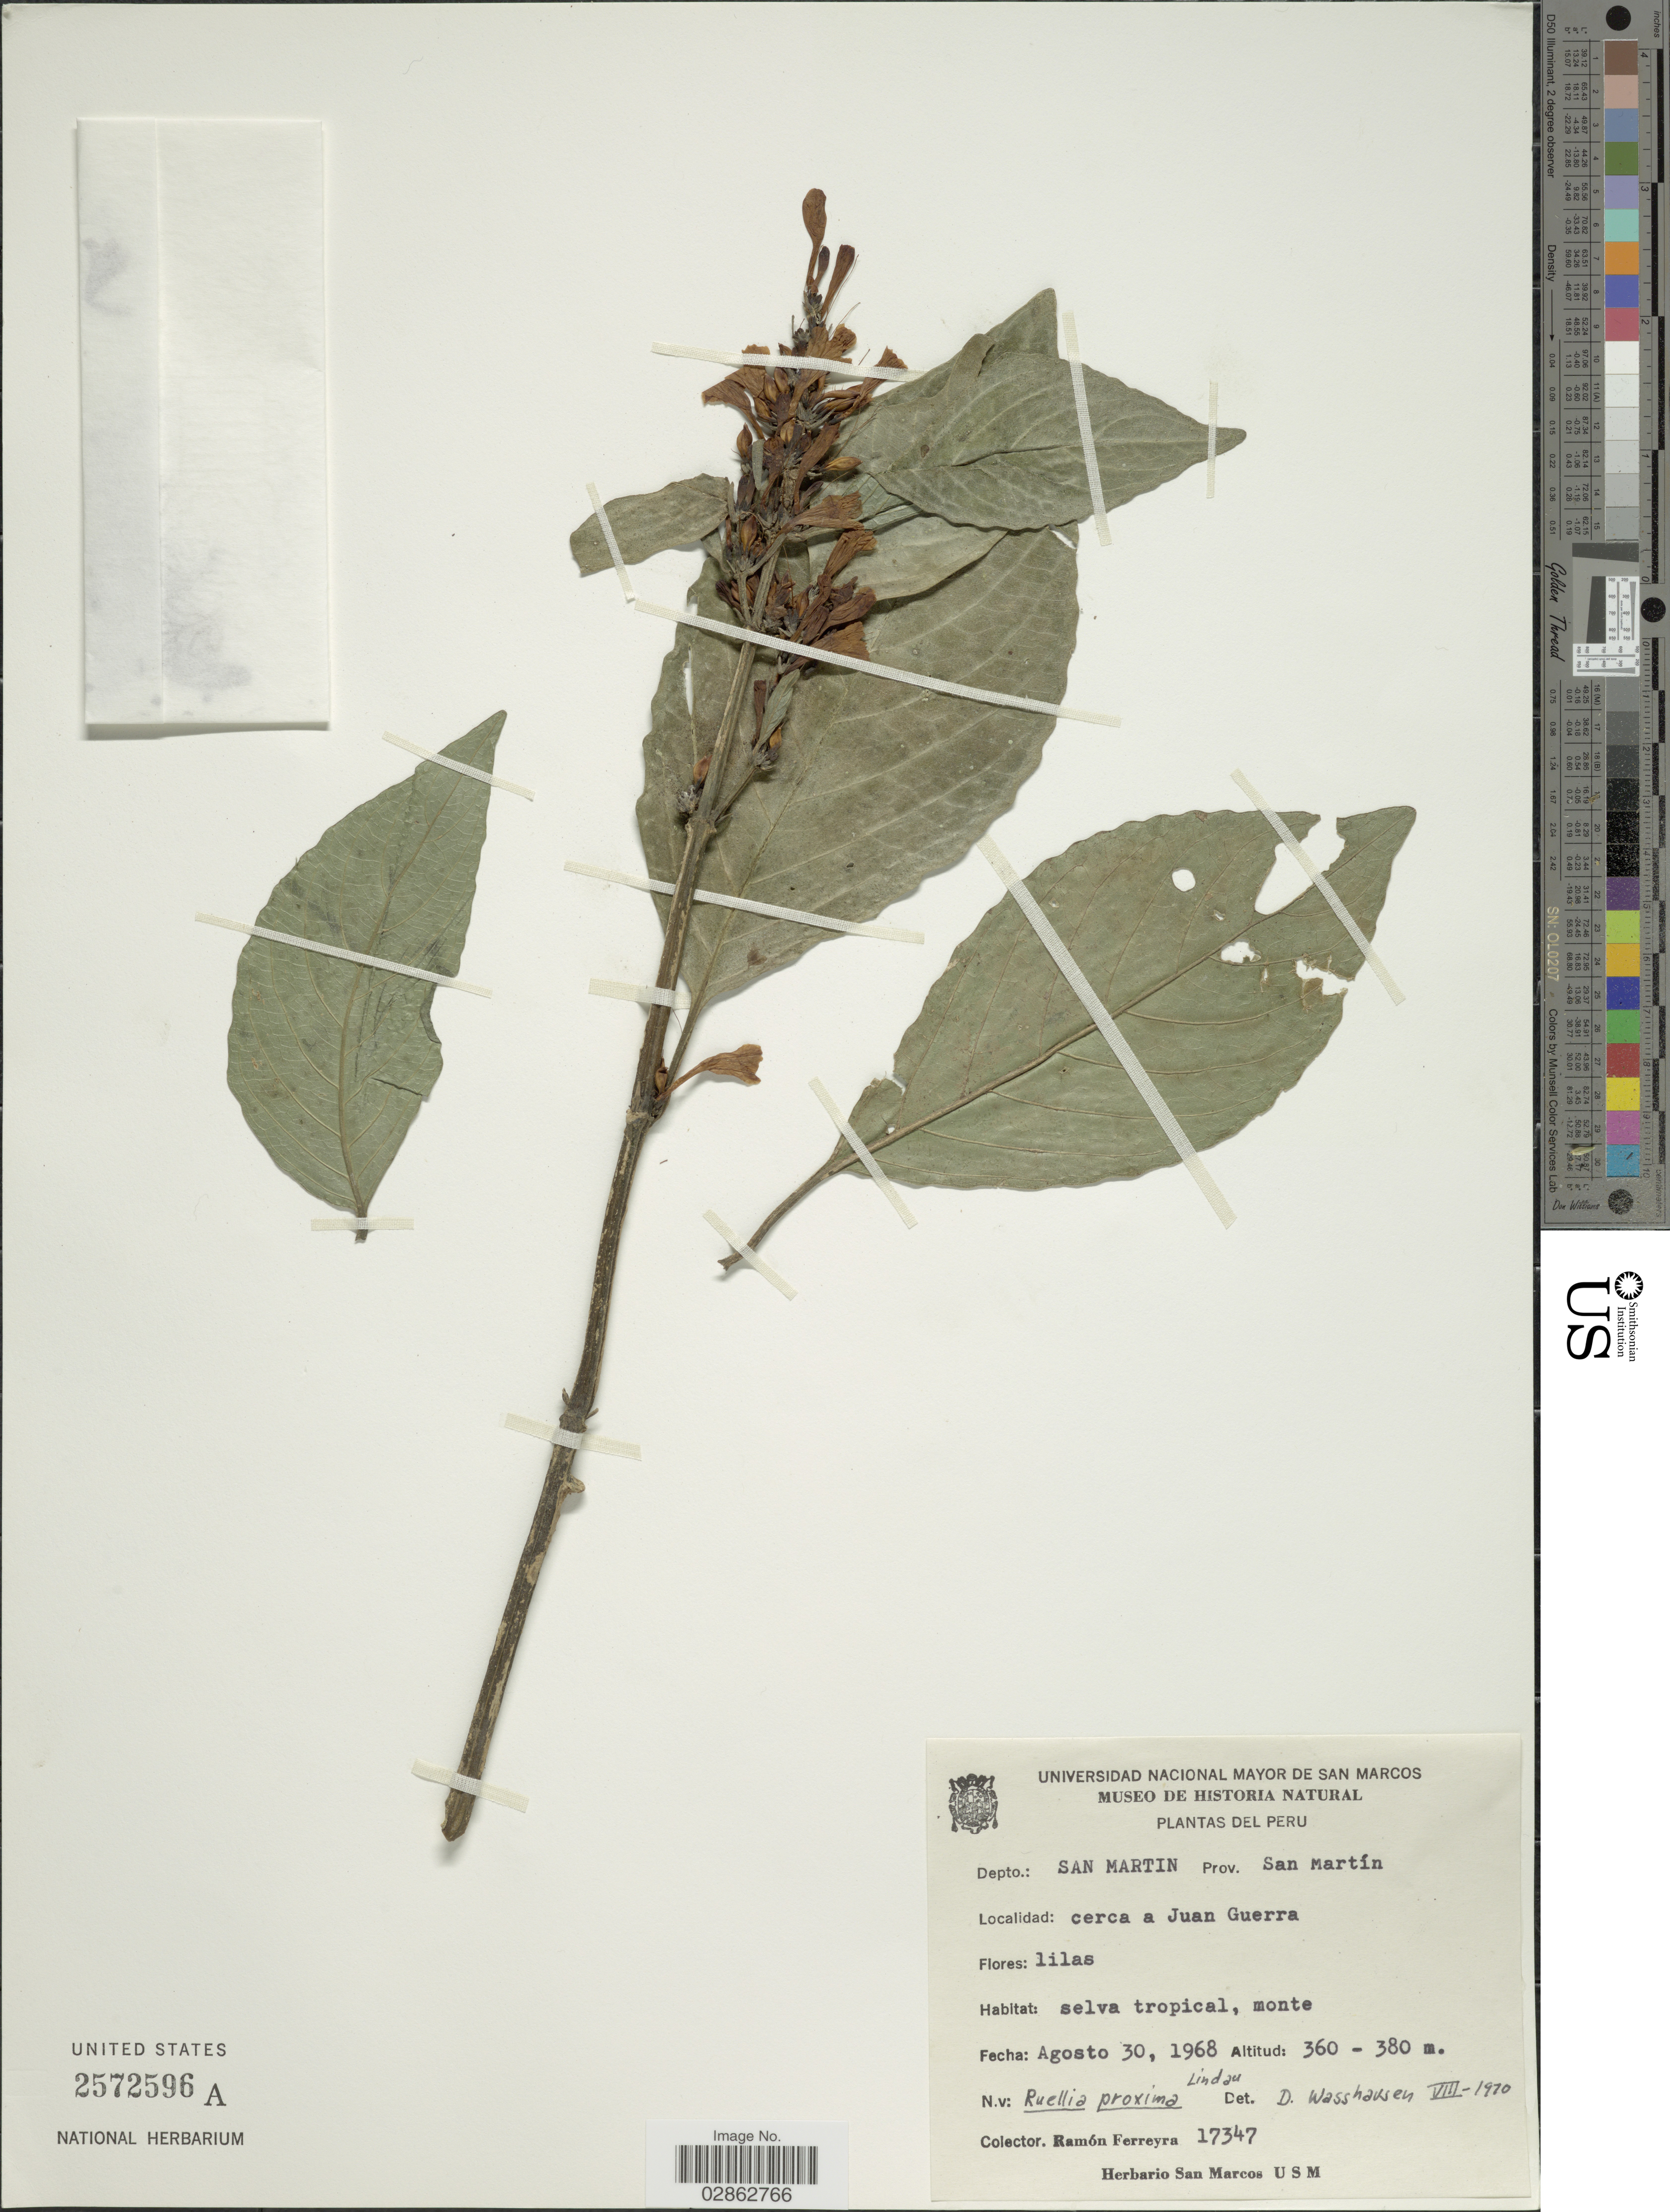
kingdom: Plantae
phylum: Tracheophyta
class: Magnoliopsida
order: Lamiales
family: Acanthaceae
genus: Ruellia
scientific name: Ruellia sp.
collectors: R. A. Ferreyra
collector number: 17347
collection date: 1968-08-30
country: Peru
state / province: San Martín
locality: Depto.: San Martin. Prov. San Martín. Cerca a Juan Guerra.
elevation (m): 360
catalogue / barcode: US 2572596A